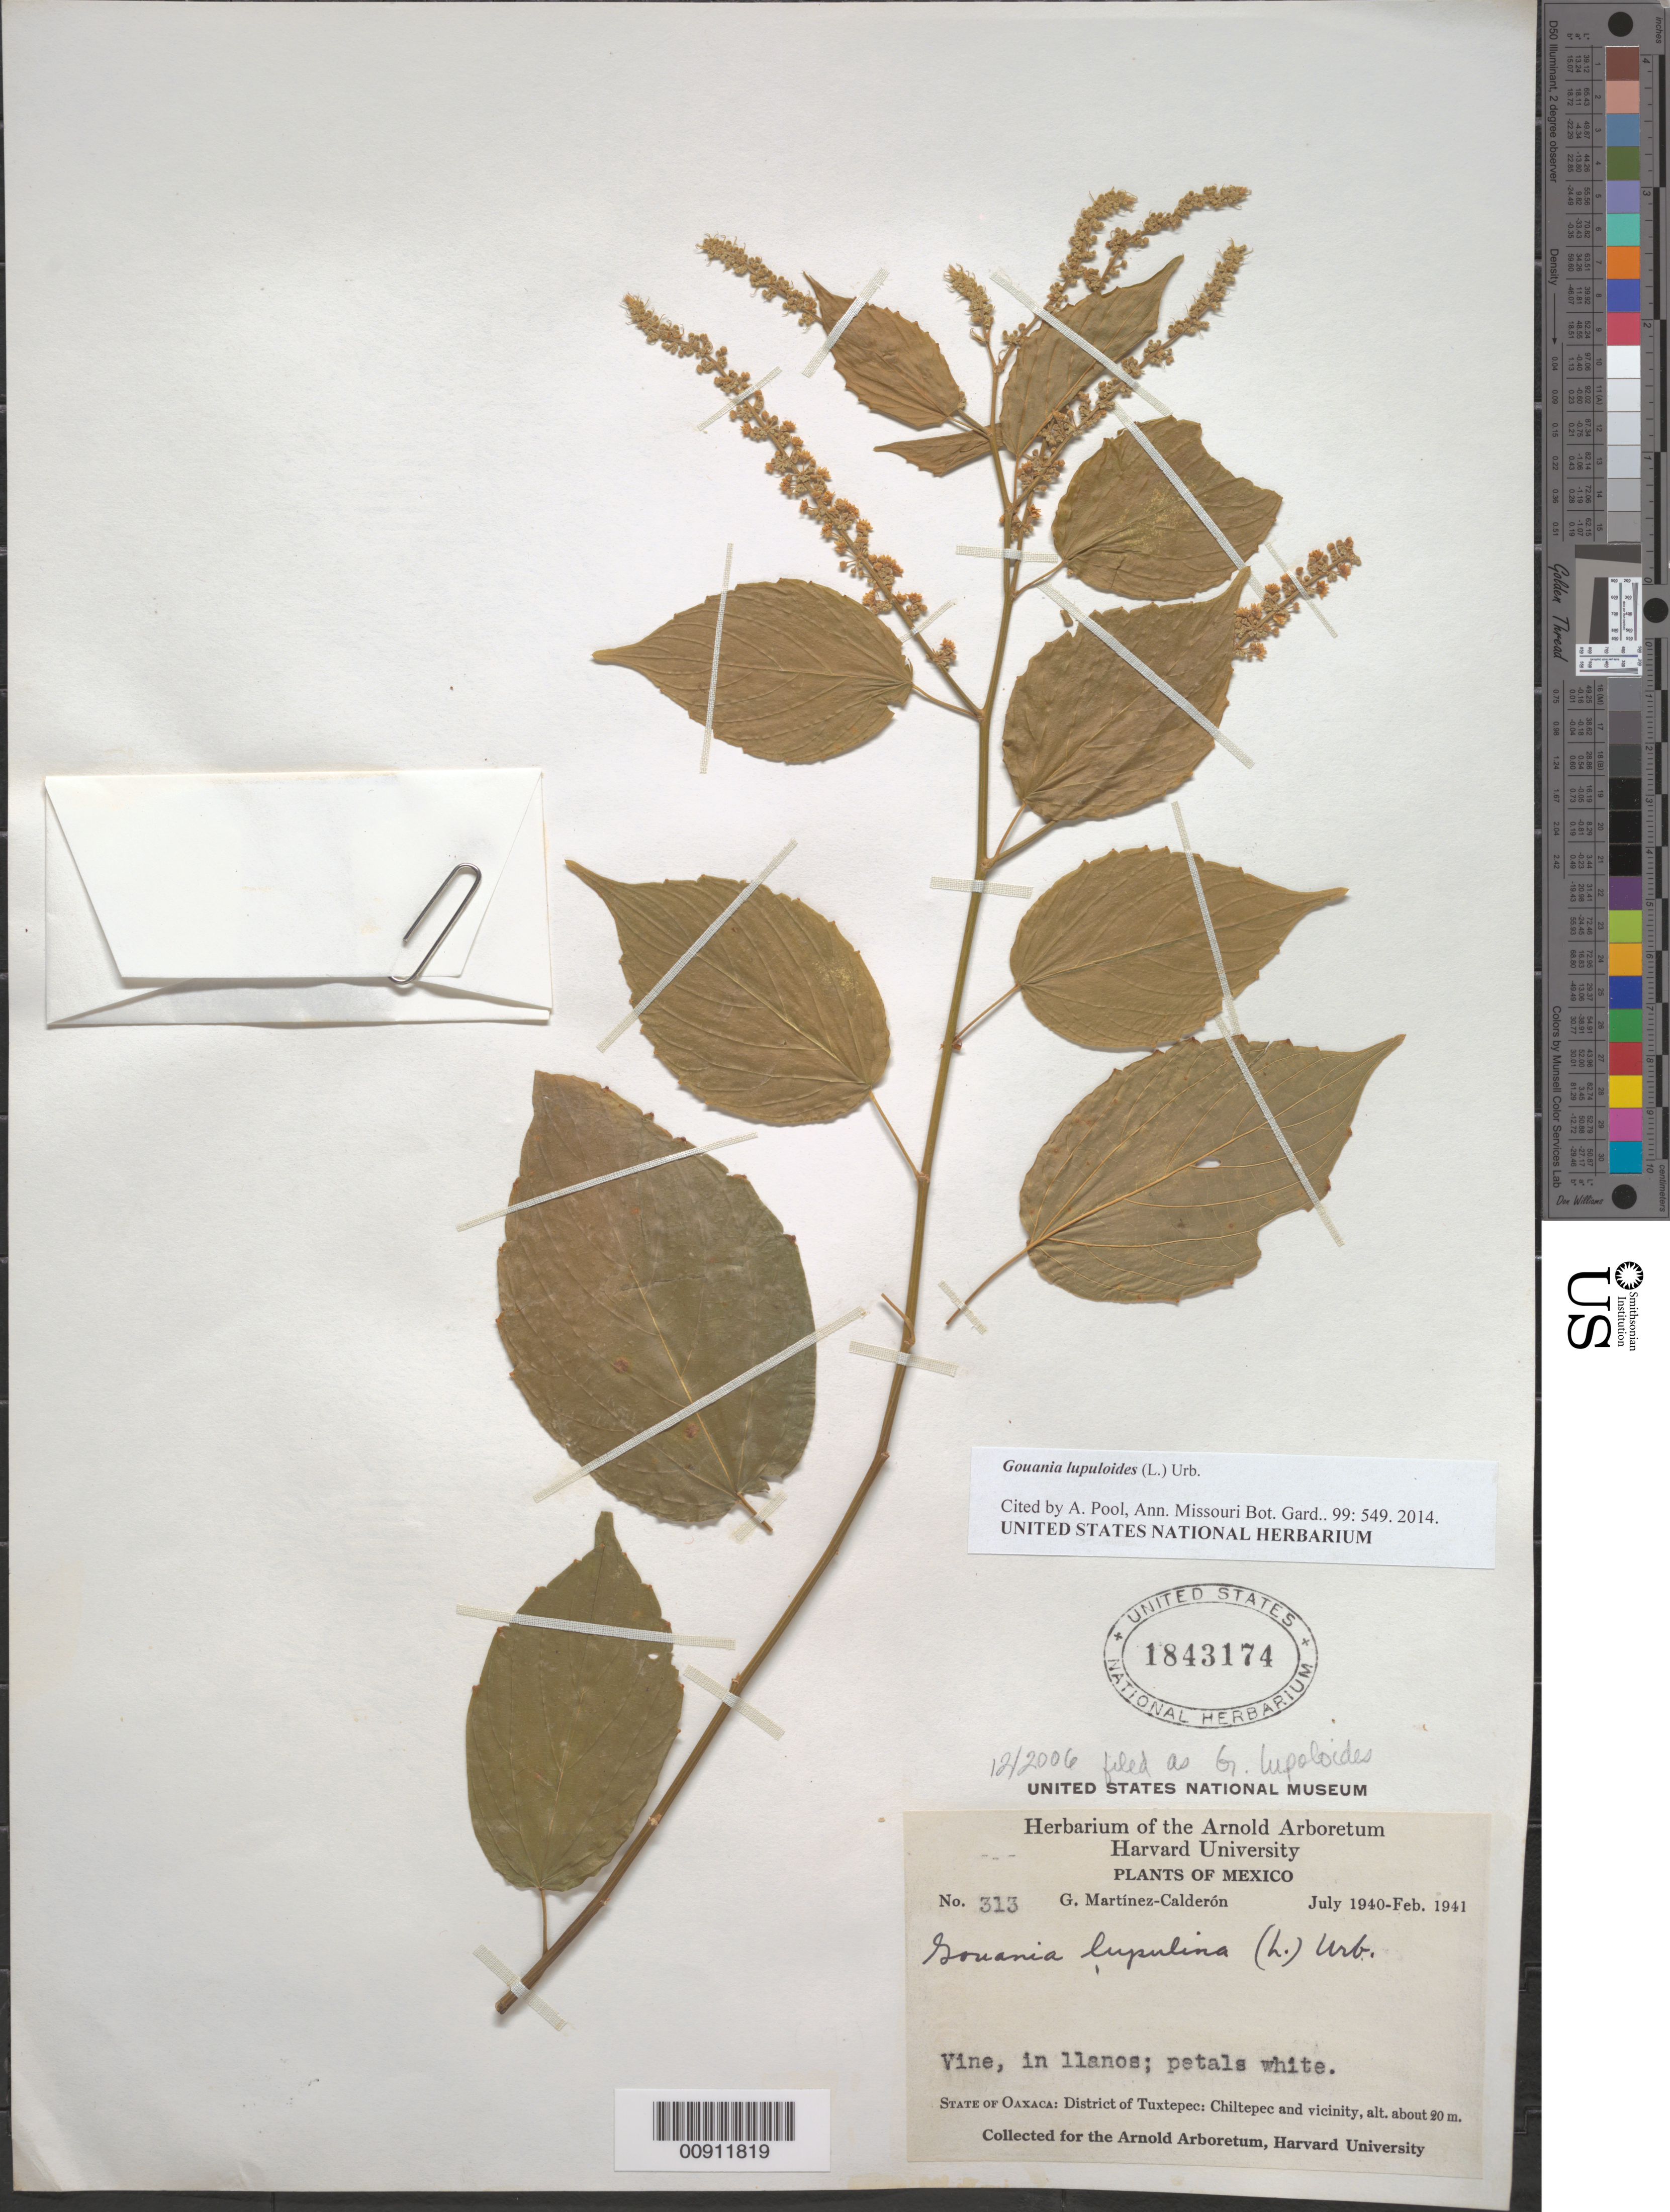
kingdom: Plantae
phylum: Tracheophyta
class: Magnoliopsida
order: Rosales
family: Rhamnaceae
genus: Gouania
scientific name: Gouania lupuloides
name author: (L.) Urb.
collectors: G. Martinez-C.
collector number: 313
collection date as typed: Jul 1940 to -- Feb 1941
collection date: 1940-07/1941-02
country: Mexico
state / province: Oaxaca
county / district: Tuxtepec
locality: State of Oaxaca: District of Tuxtepec: Chiltepec and vicinity.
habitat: In llanos.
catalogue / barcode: US 1843174